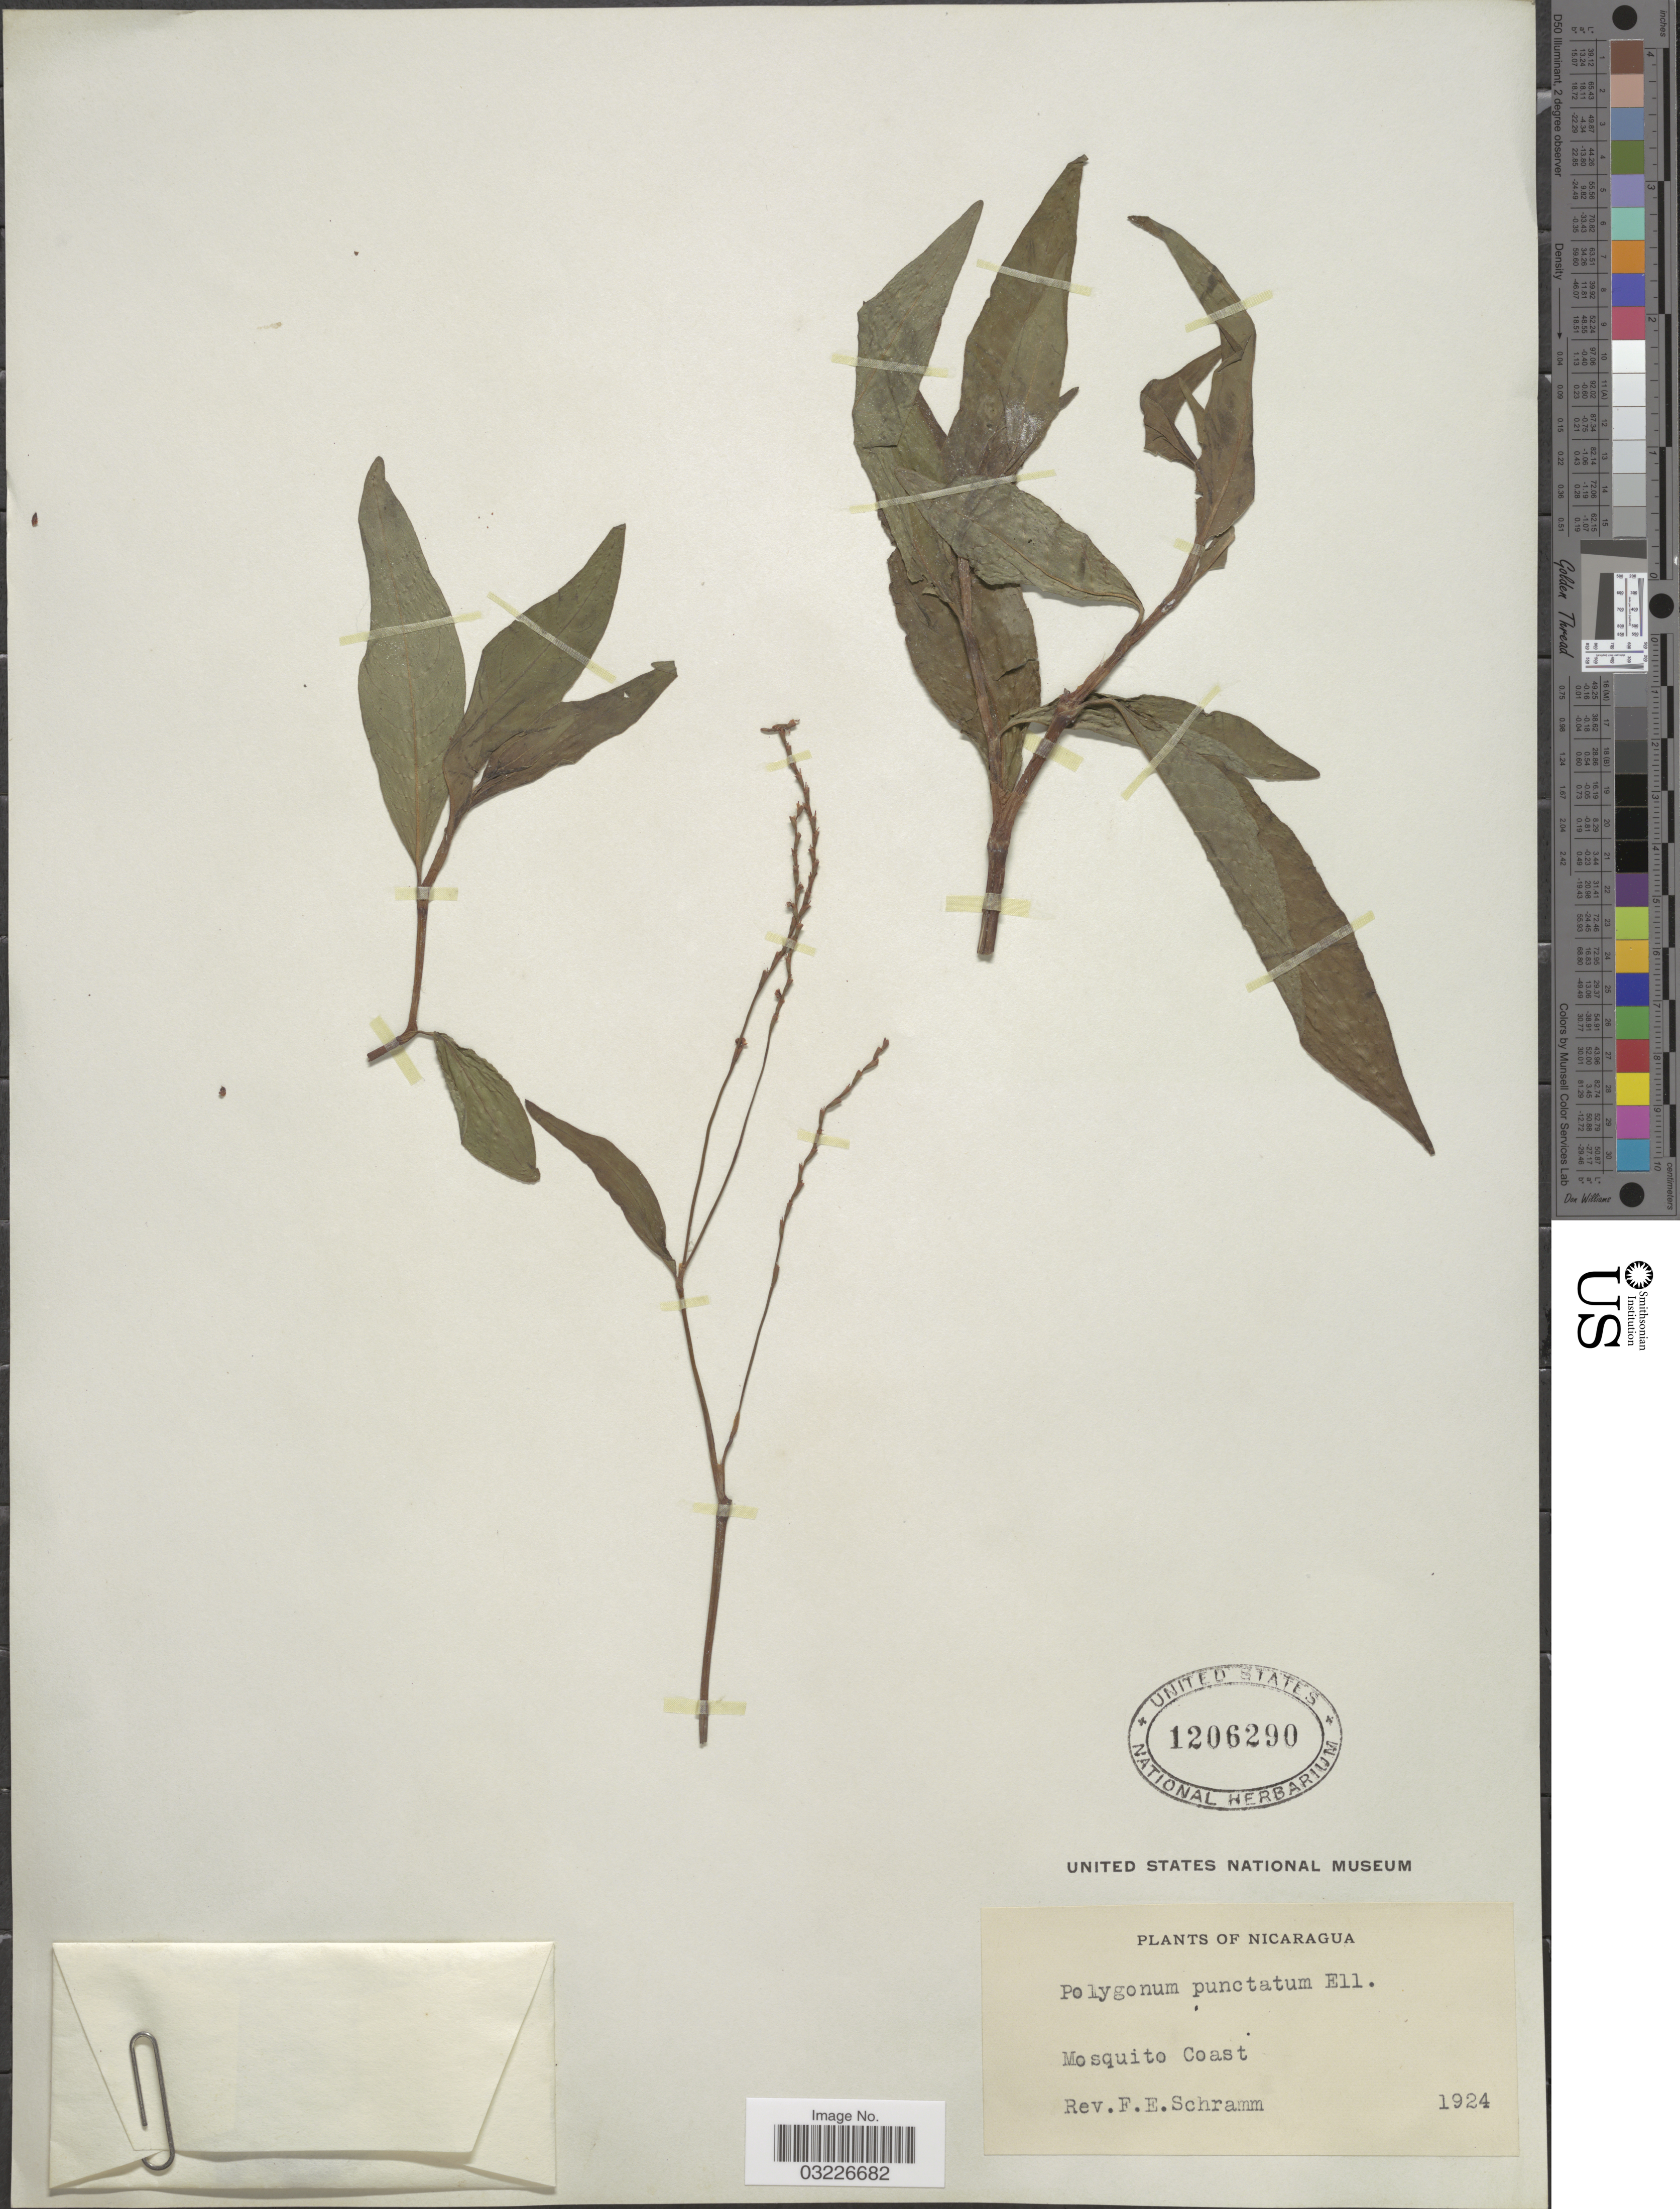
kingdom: Plantae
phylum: Tracheophyta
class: Magnoliopsida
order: Caryophyllales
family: Polygonaceae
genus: Persicaria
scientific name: Persicaria punctata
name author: (Elliott) Small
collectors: F. E. Schramm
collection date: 1924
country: Nicaragua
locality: Mosquito Coast.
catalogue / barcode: US 1206290